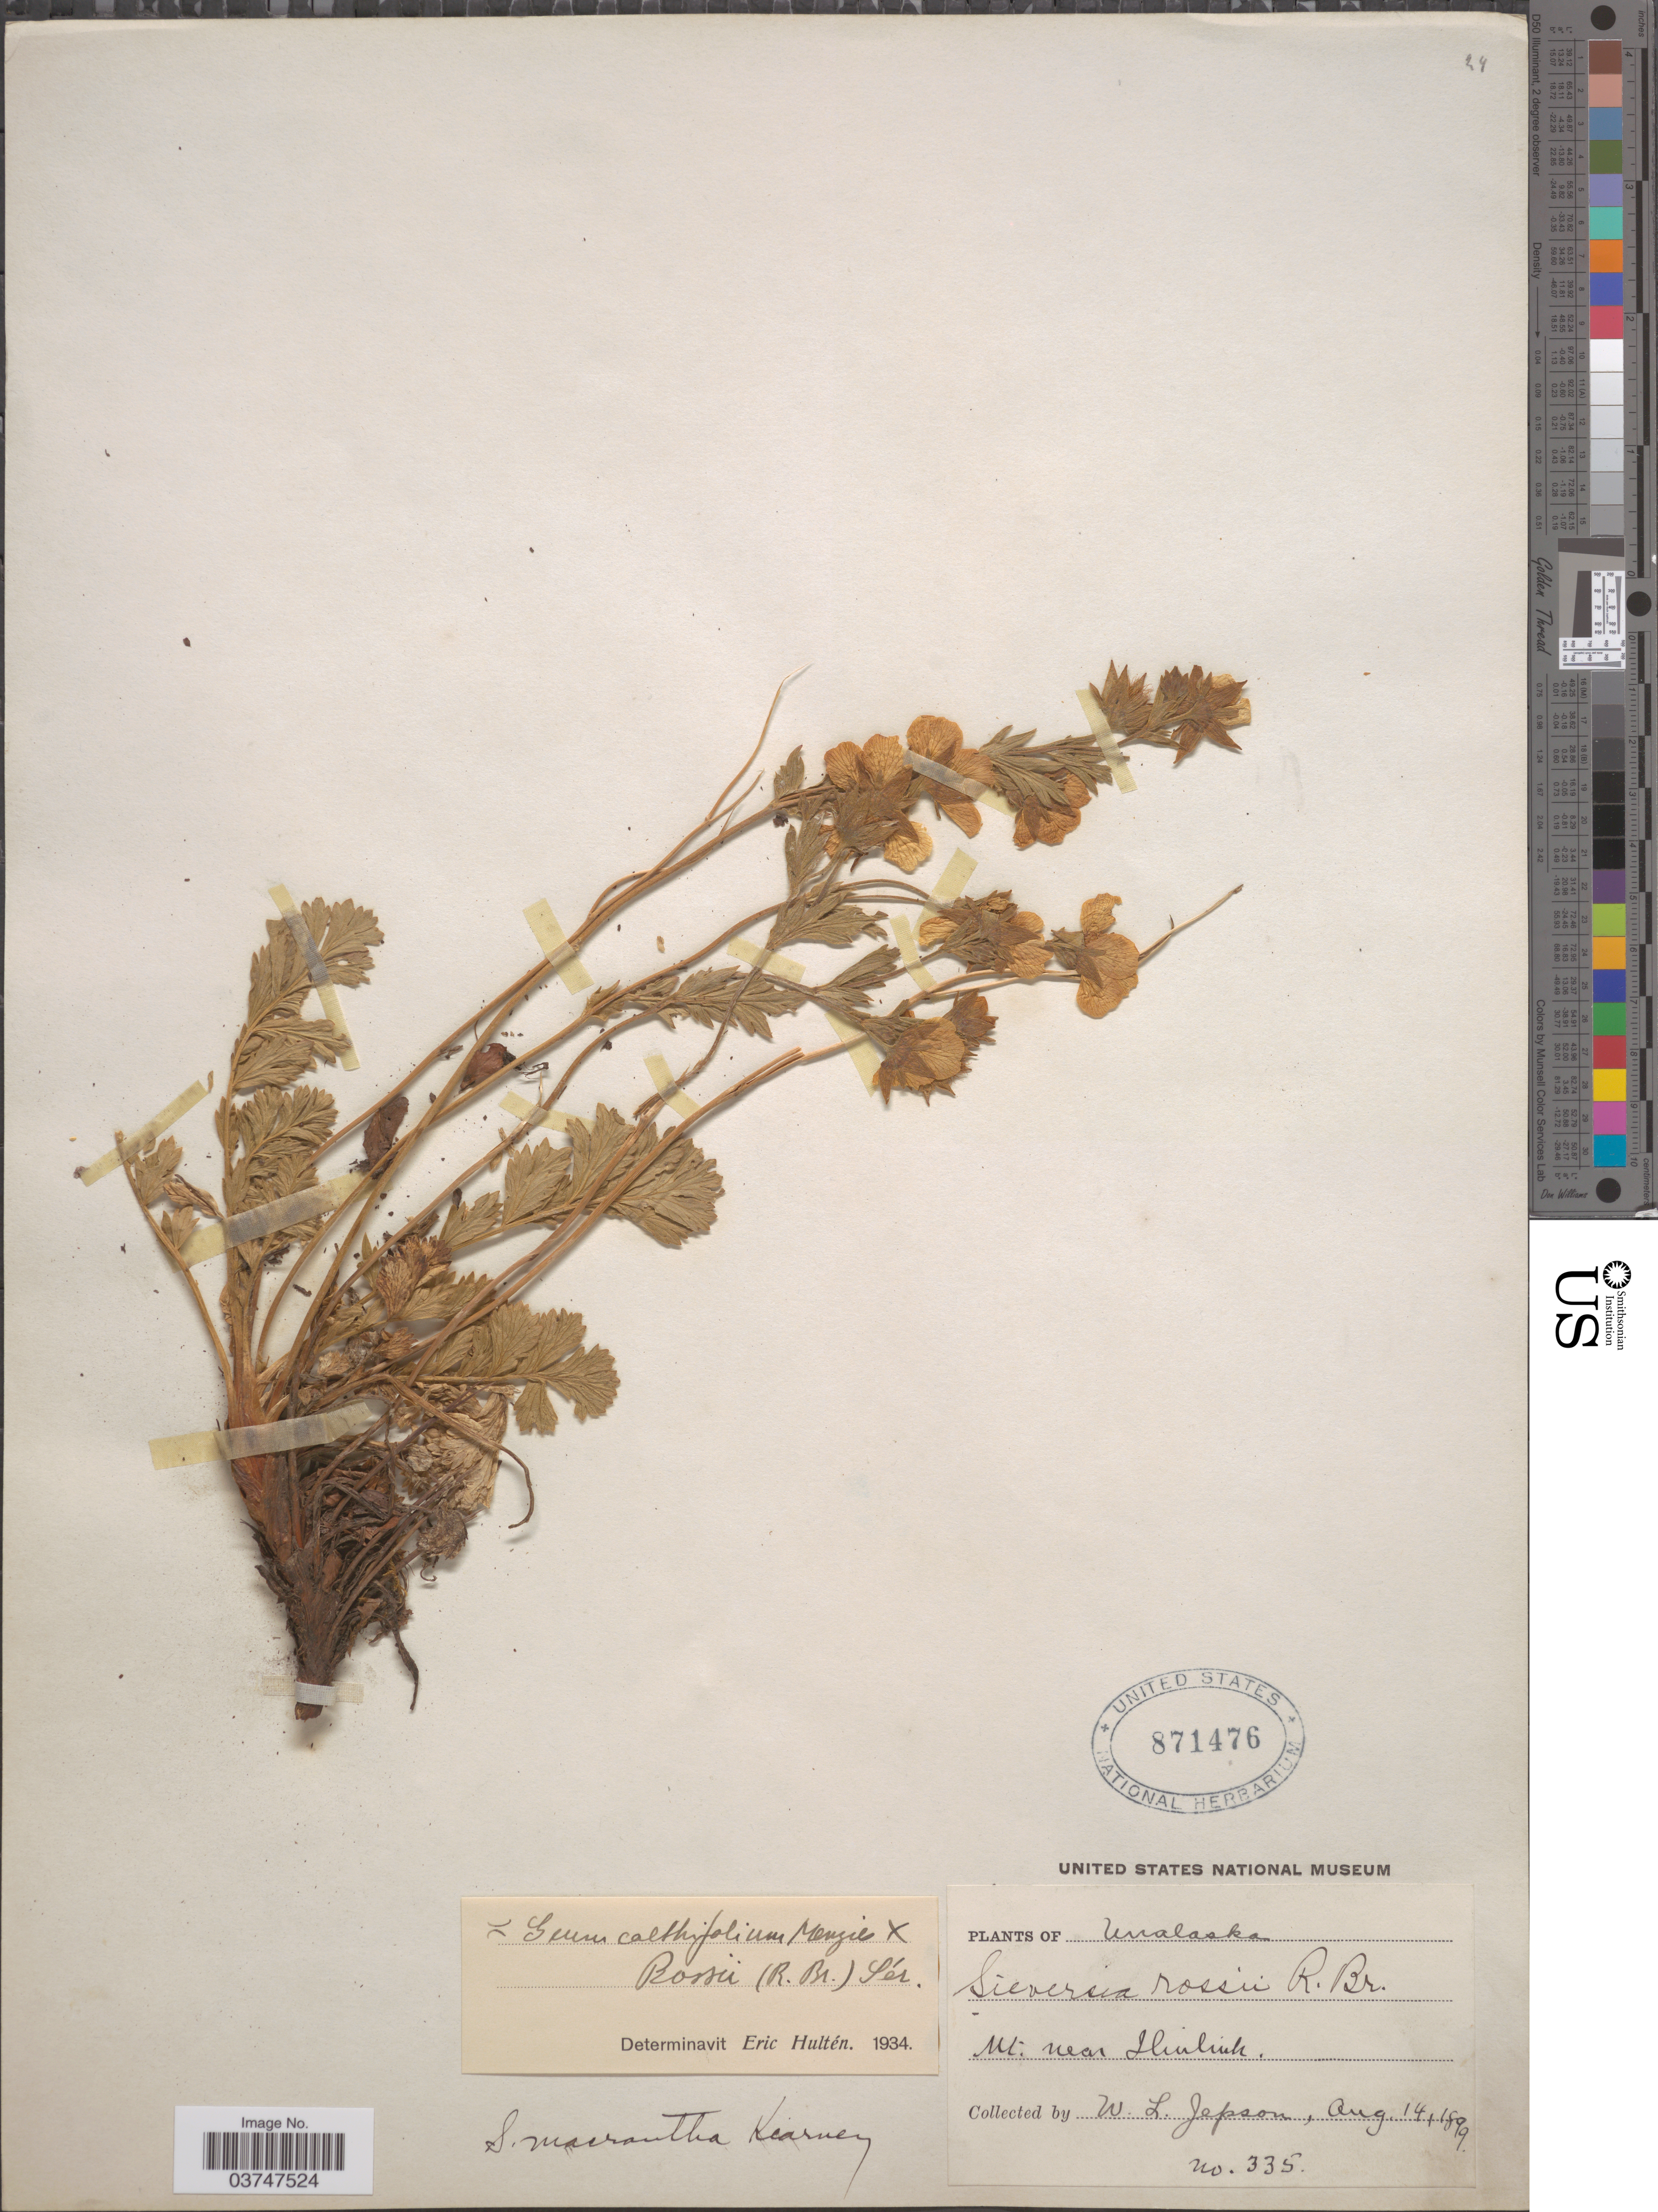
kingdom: Plantae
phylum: Tracheophyta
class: Magnoliopsida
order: Rosales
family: Rosaceae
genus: Geum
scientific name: Geum x macranthum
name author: (Kearney ex Rydb.) B. Boivin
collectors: W. L. Jepson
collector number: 335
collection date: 1899-08-14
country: United States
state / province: Alaska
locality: Unalaska. Mt. near Ilinlink.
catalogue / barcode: US 871476